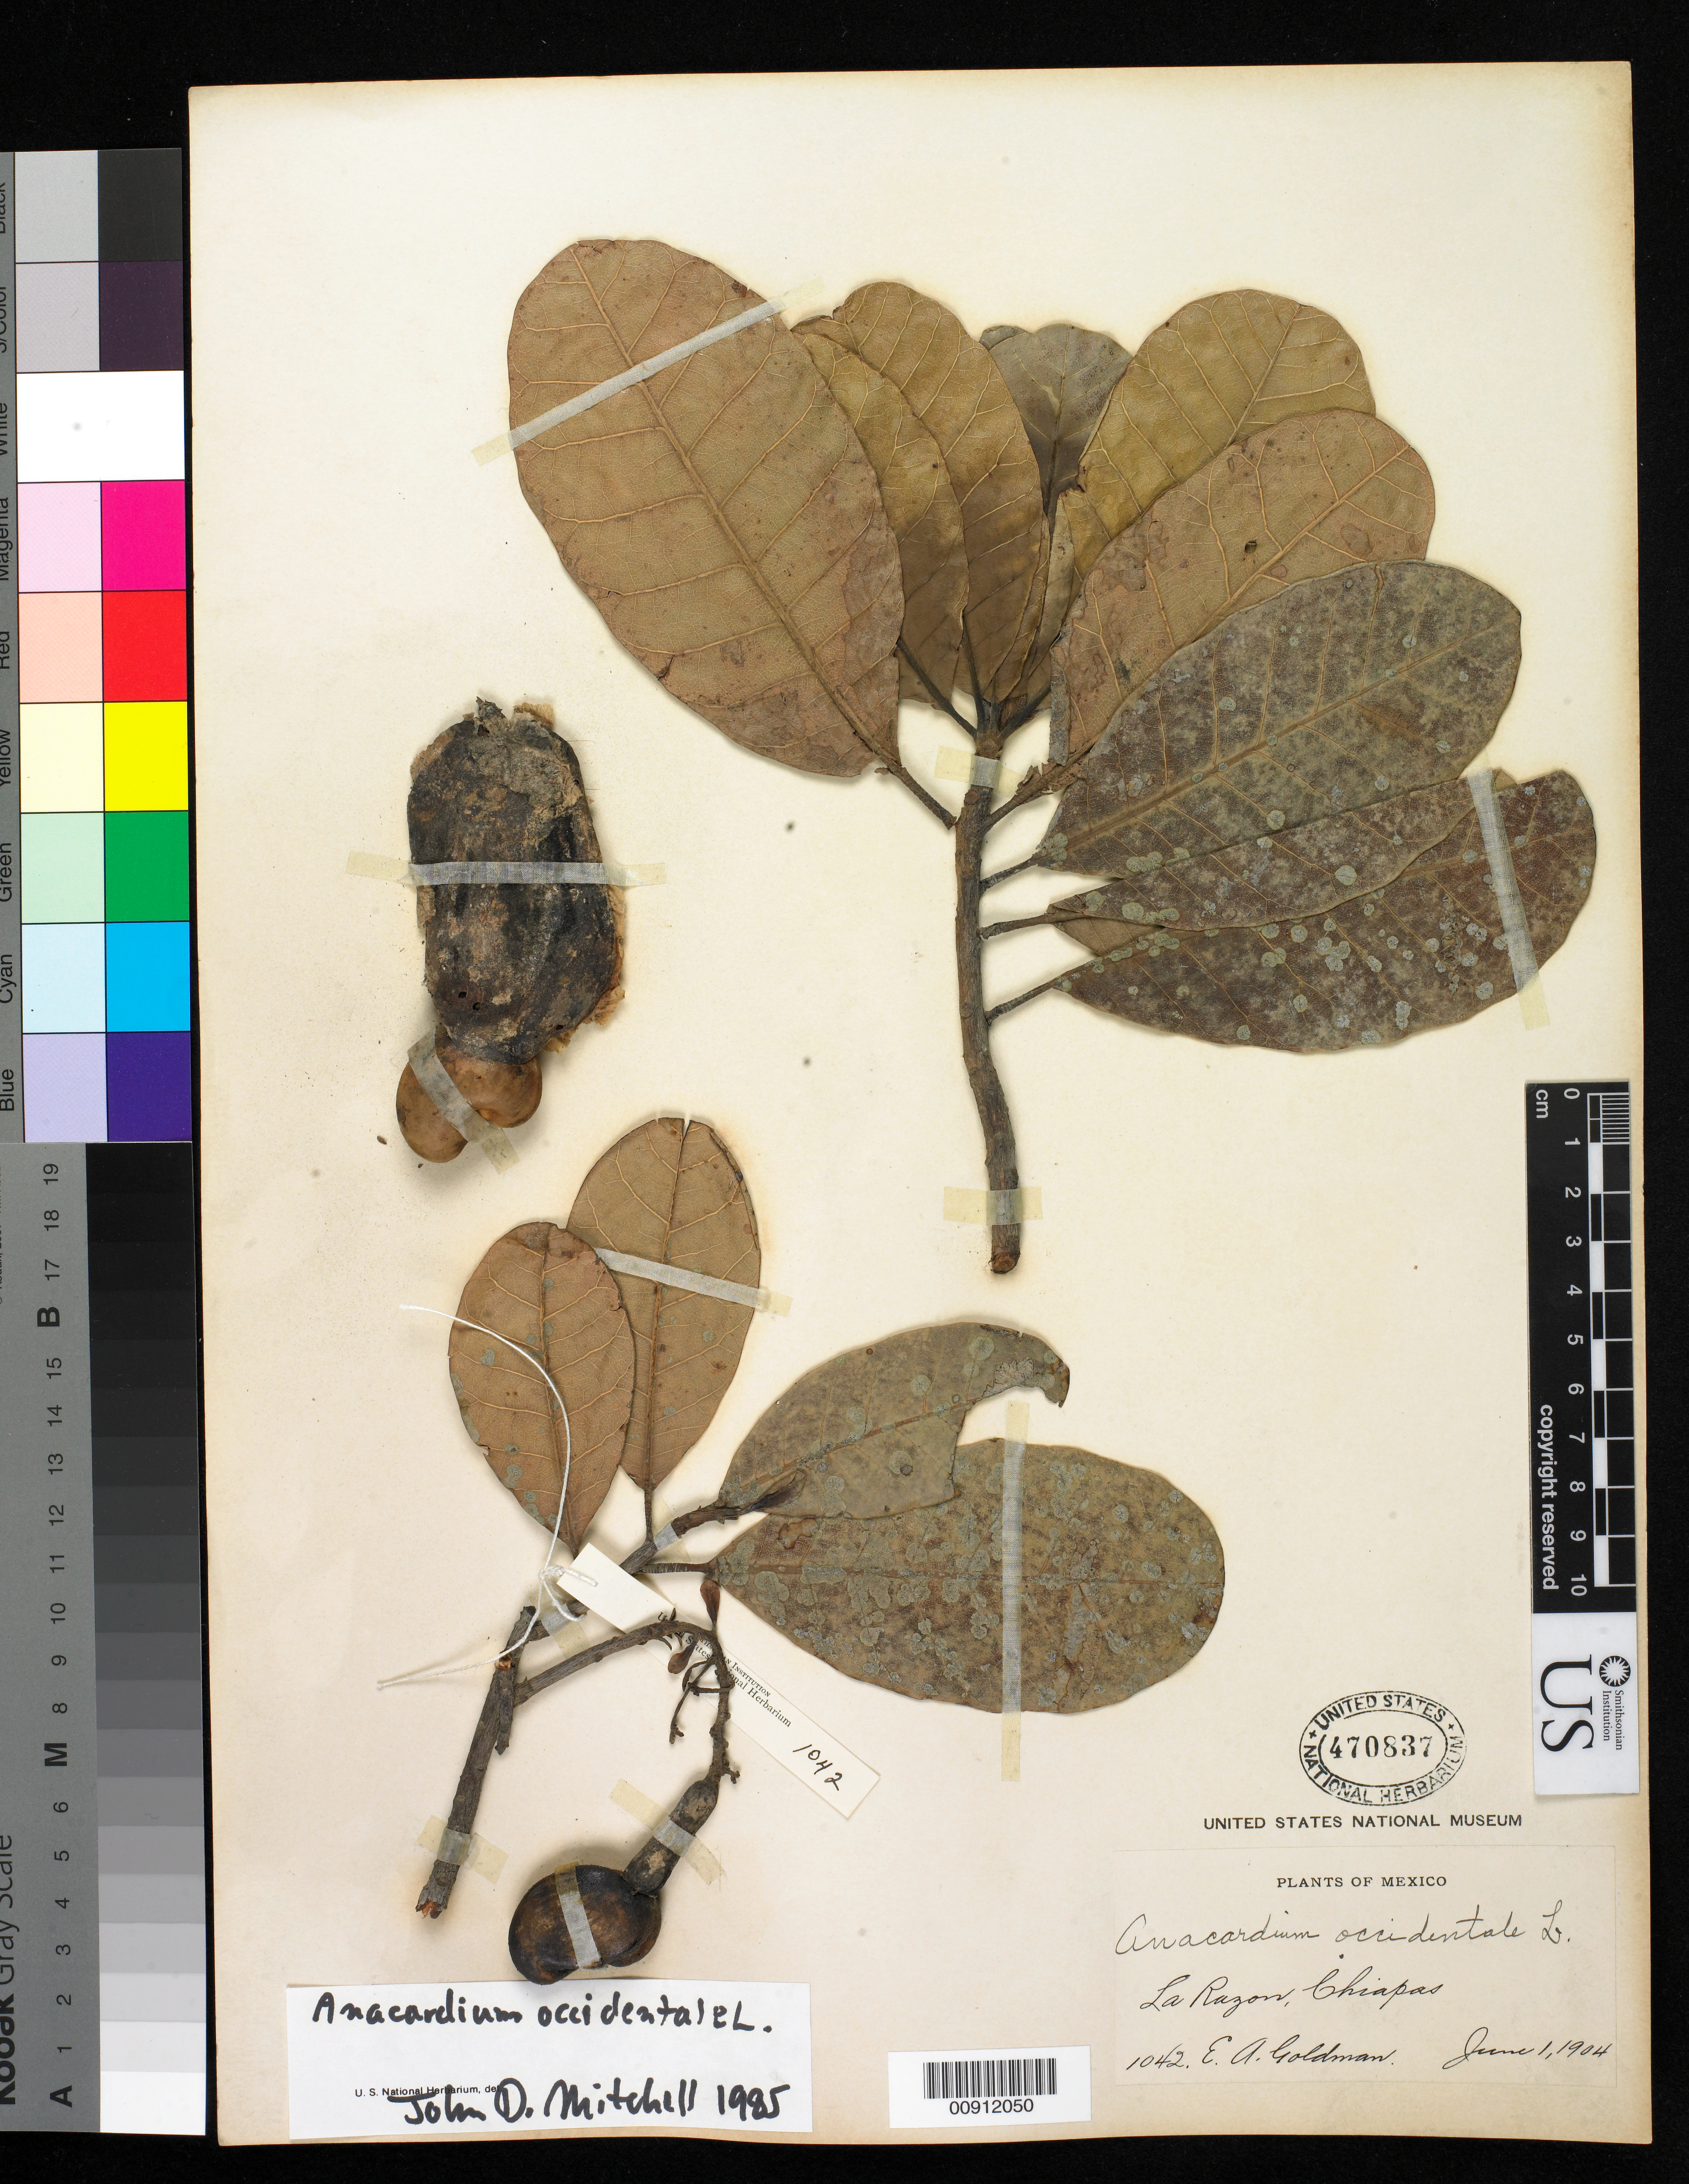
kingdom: Plantae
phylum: Tracheophyta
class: Magnoliopsida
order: Sapindales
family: Anacardiaceae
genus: Anacardium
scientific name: Anacardium occidentale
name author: L.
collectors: E. A. Goldman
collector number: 1042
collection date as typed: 01 Jun 1904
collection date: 1904-06-01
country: Mexico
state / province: Chiapas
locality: La Razon, Chiapas.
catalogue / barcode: US 470837